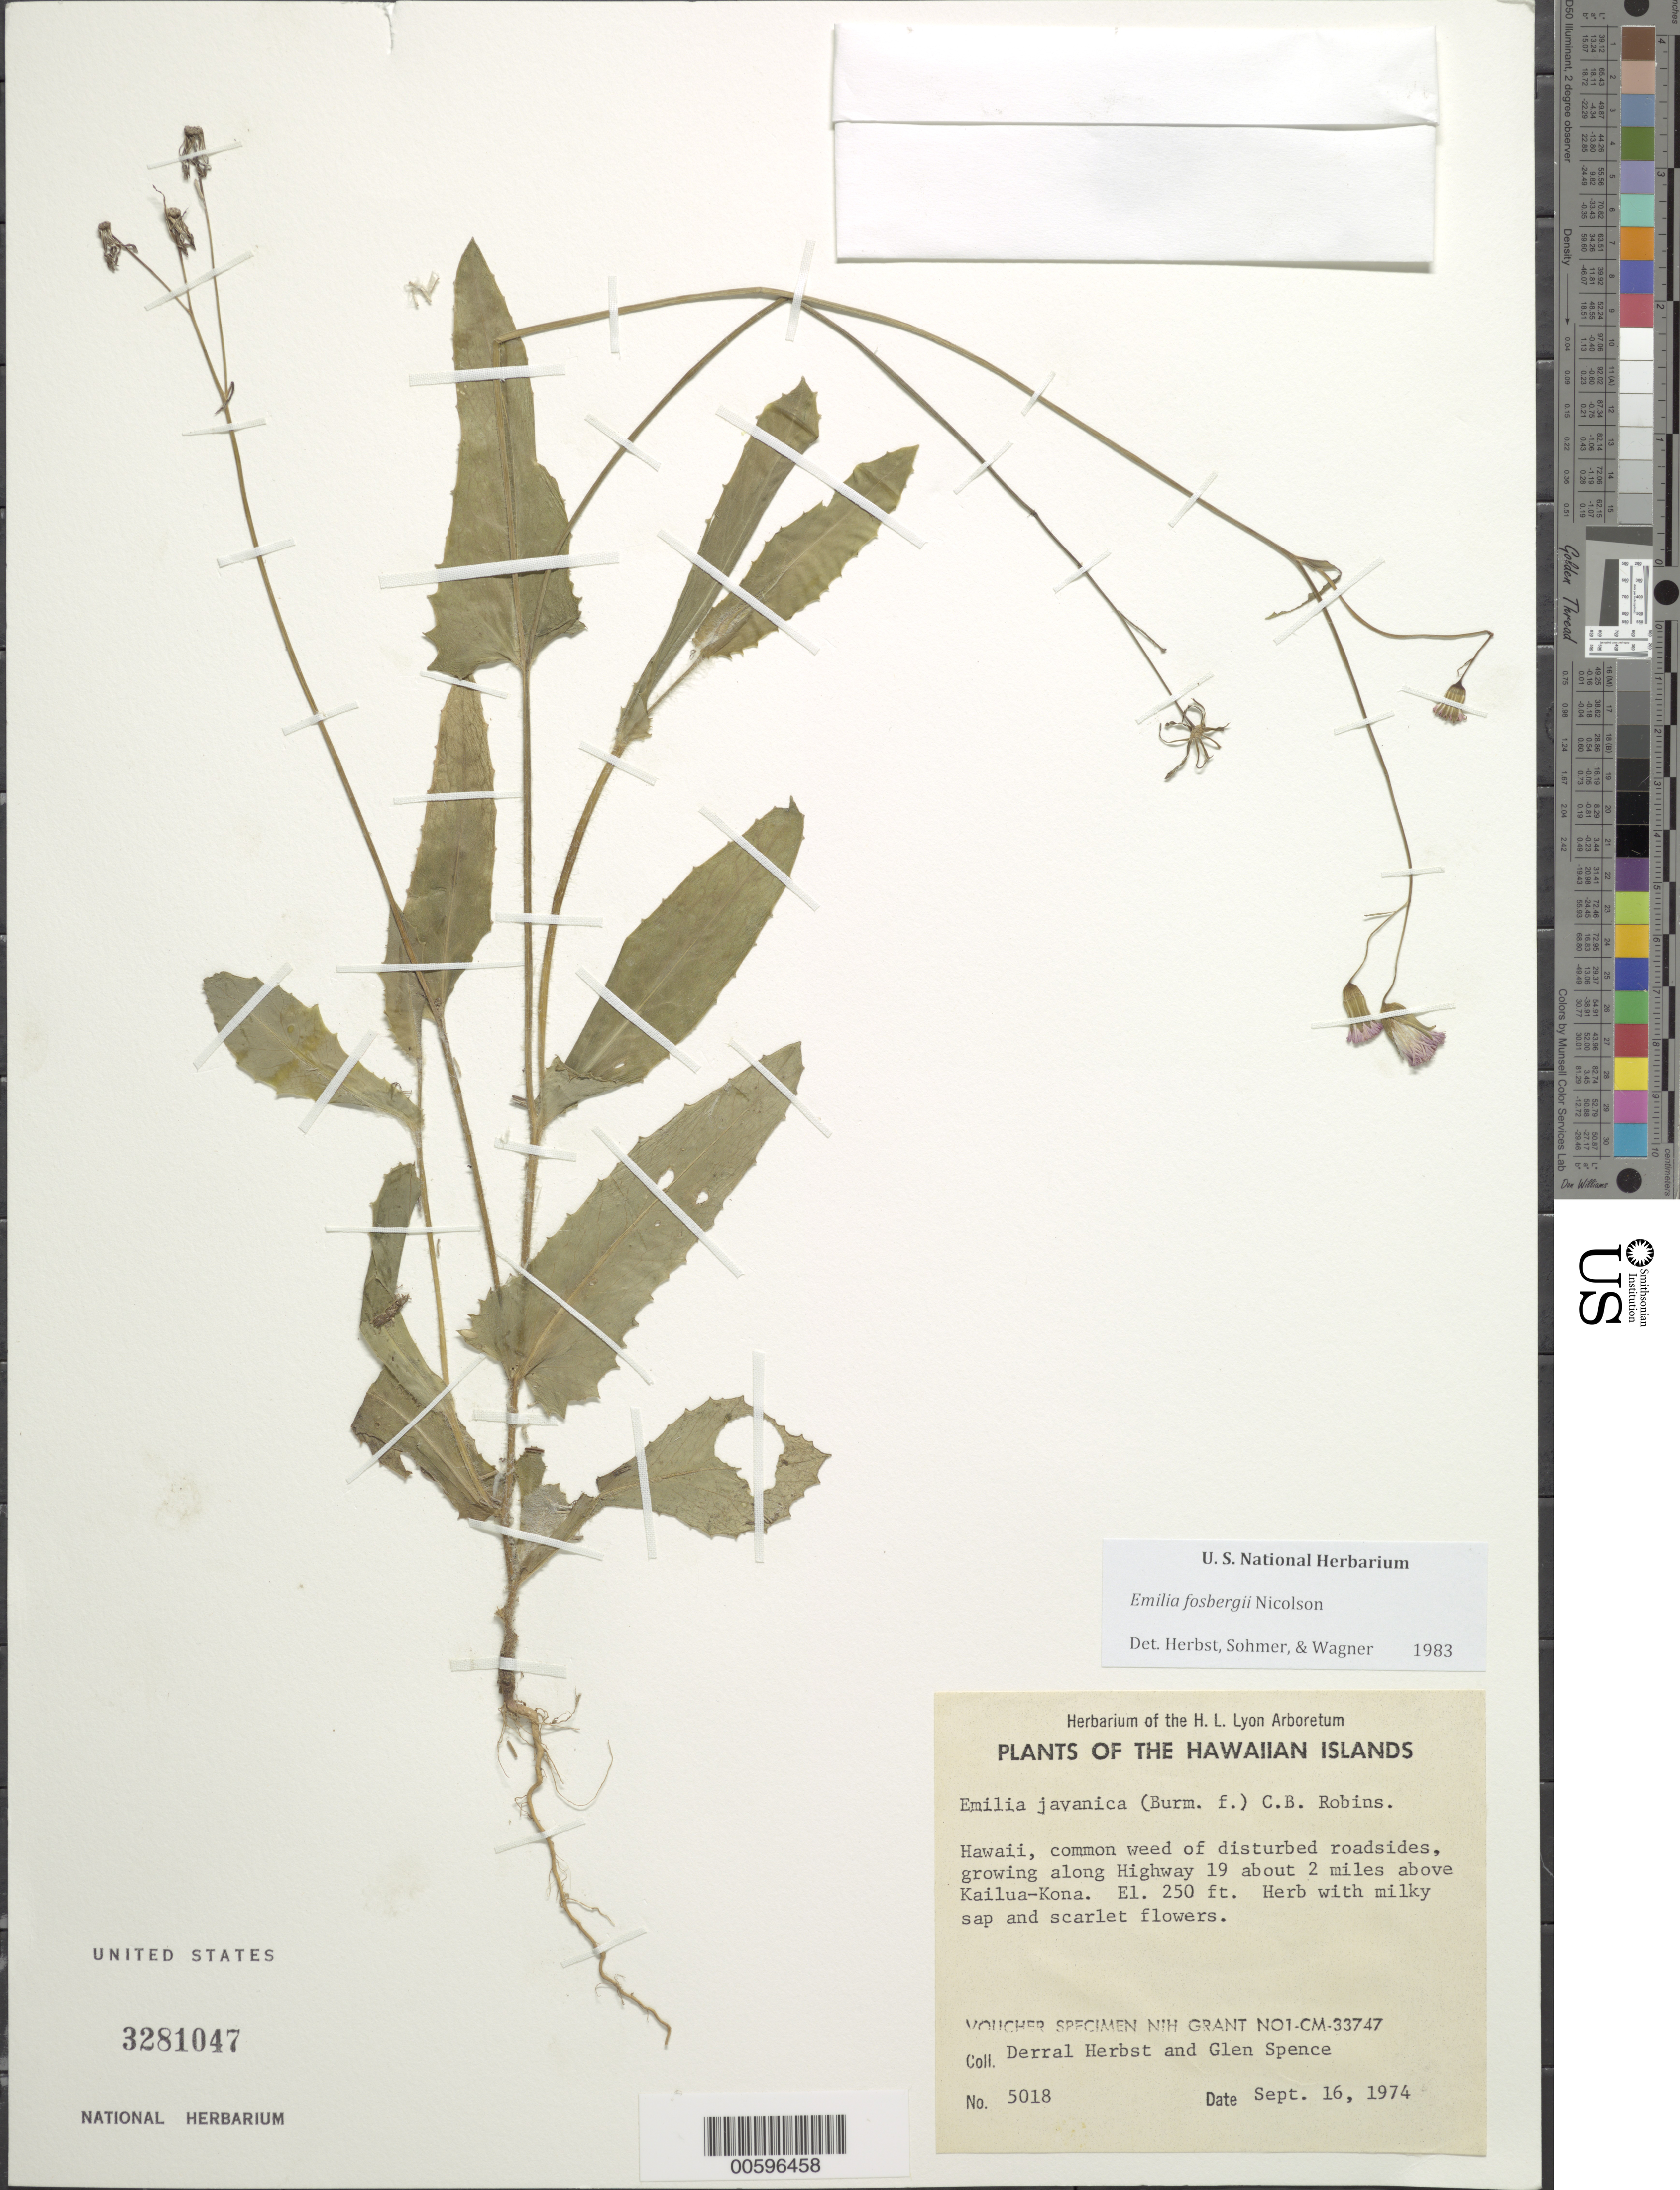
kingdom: Plantae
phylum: Tracheophyta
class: Magnoliopsida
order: Asterales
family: Asteraceae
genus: Emilia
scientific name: Emilia fosbergii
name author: Nicolson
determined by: Herbst, D. R.; Sohmer, S. H.; Wagner, W. L.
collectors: D. R. Herbst & G. Spence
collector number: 5018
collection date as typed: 16 Sep 1974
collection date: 1974-09-16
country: United States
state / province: Hawaii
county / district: Hawaii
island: Hawaii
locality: Along Hwy 19 ca 2 mi above Kailua-Kona.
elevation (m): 76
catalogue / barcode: US 3281047